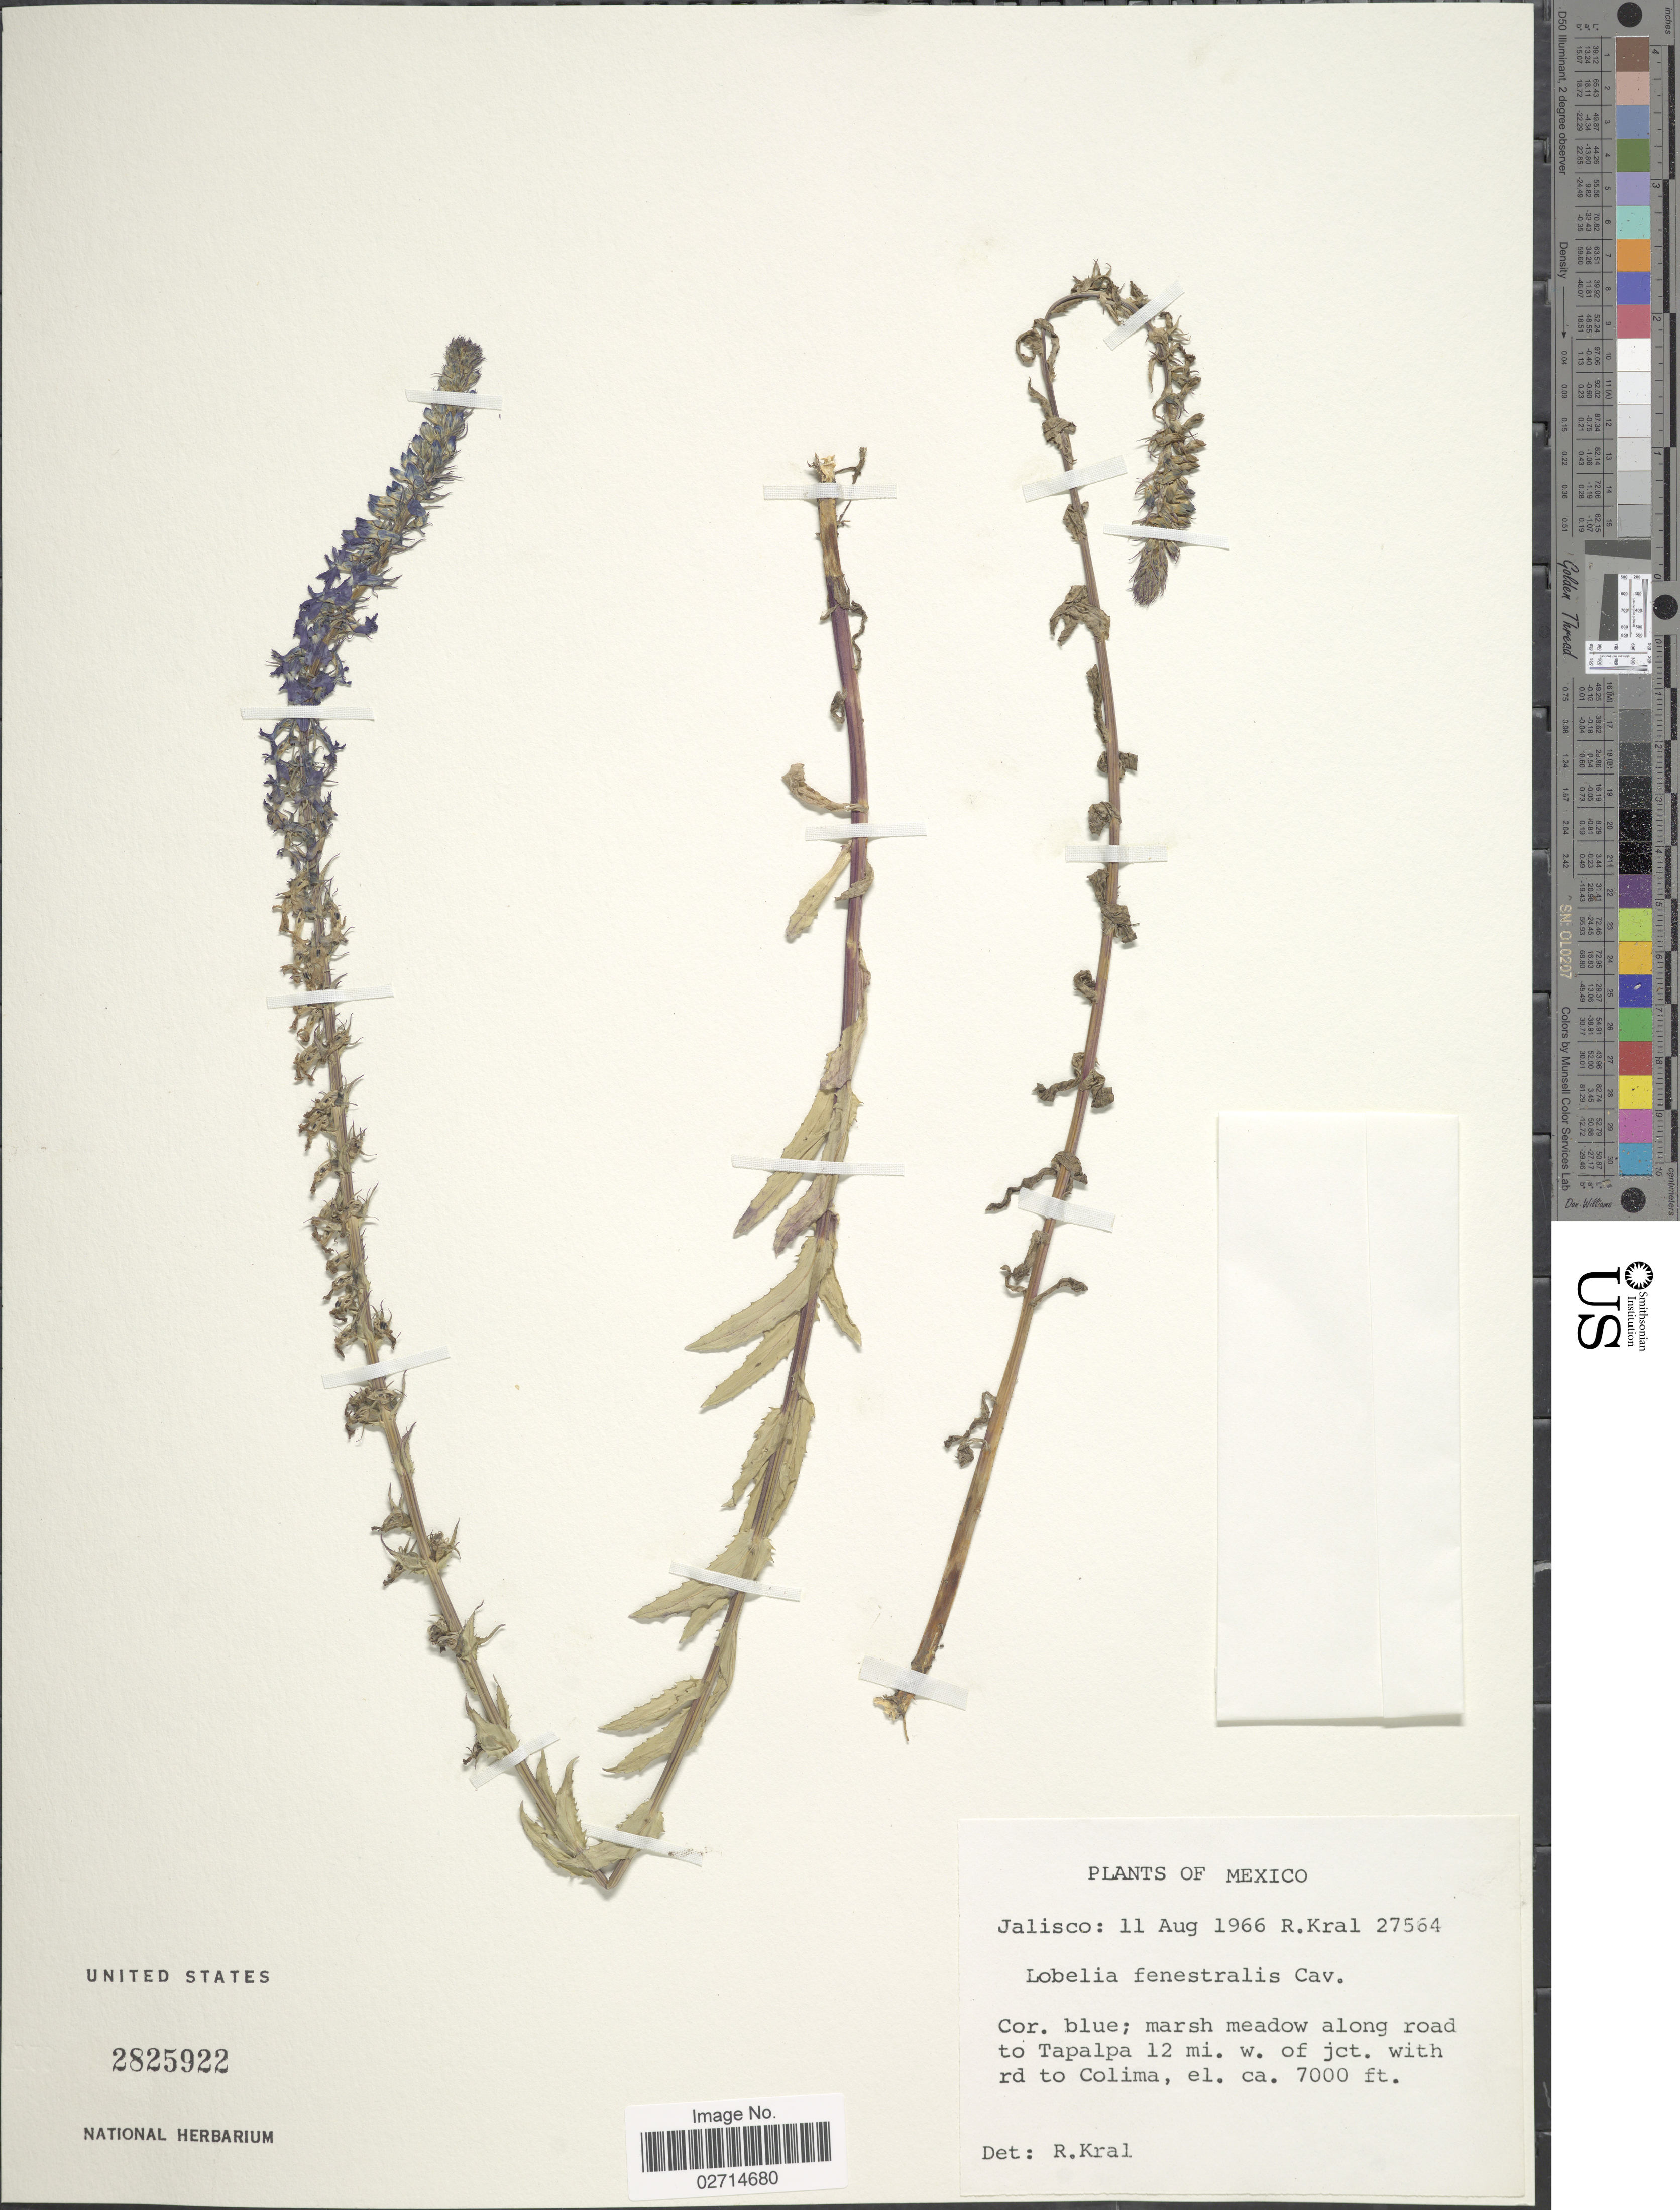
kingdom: Plantae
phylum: Tracheophyta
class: Magnoliopsida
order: Asterales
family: Campanulaceae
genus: Lobelia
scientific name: Lobelia fenestralis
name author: Cav.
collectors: R. Kral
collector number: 27564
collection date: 1966-08-11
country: Mexico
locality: Jalisco. Marsh meadow along road to Tapalpa 12 mi. w. of jct. with road to Colima.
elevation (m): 2134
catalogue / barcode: US 2825922